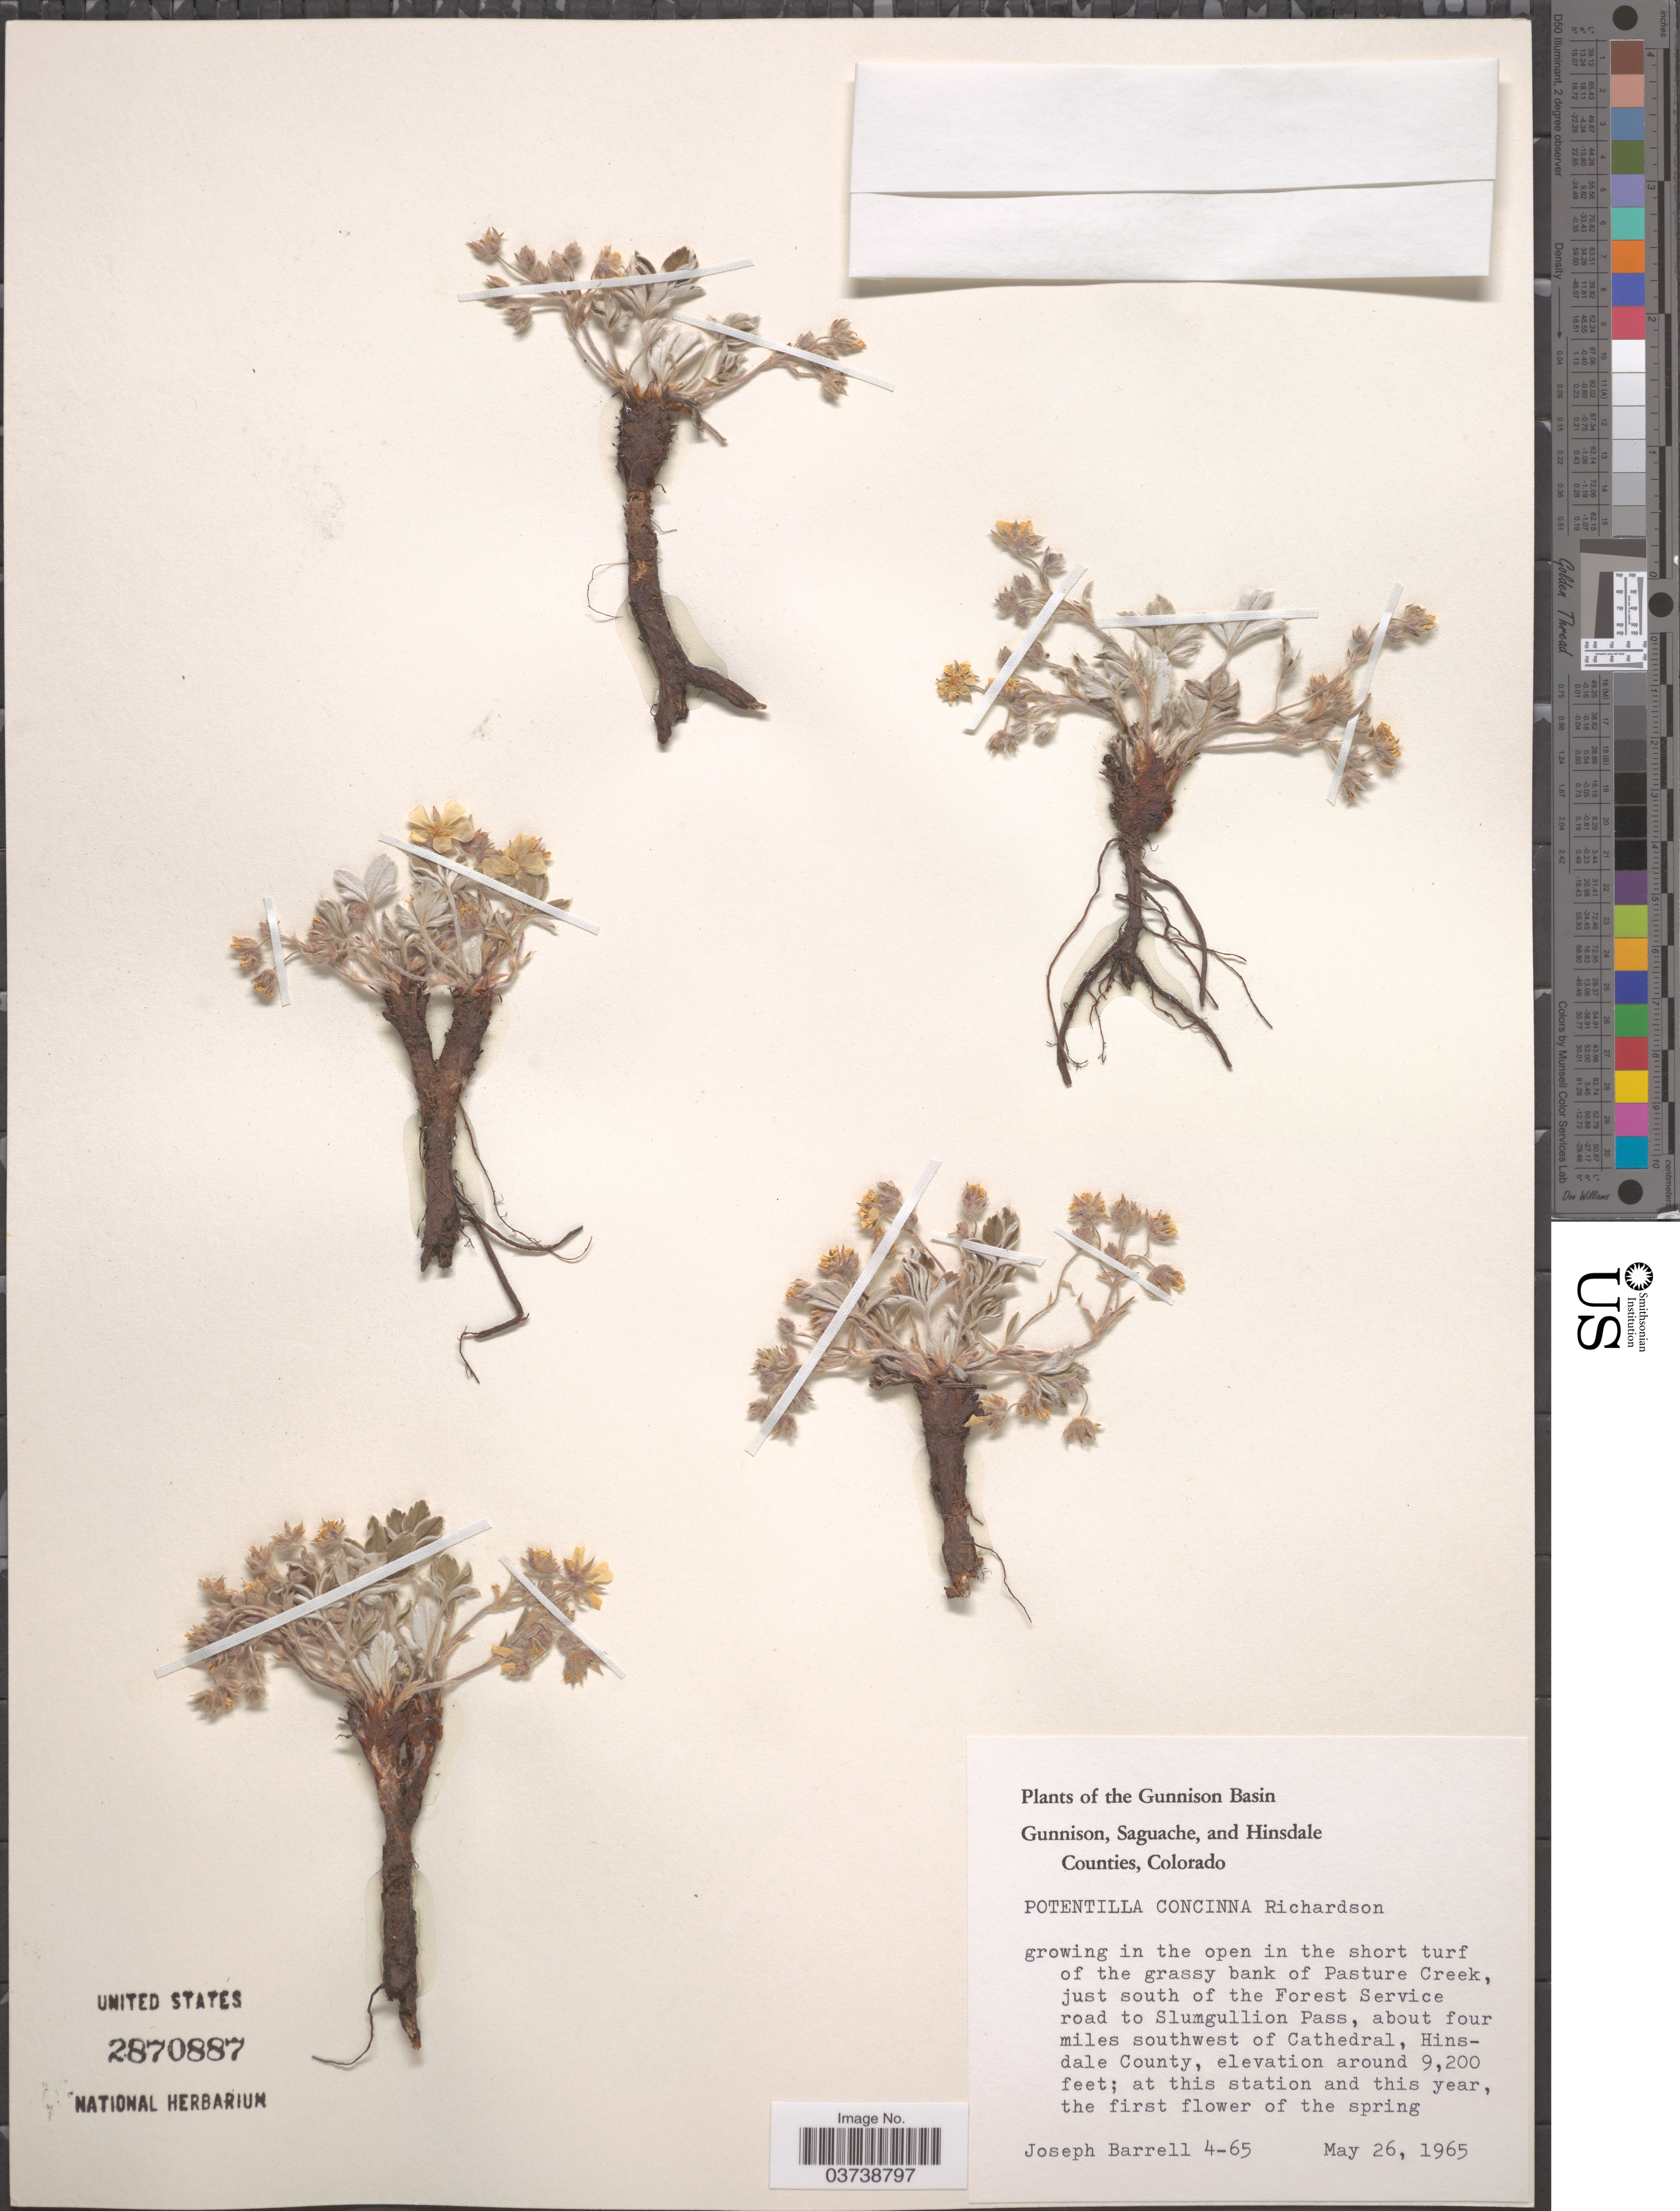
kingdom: Plantae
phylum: Tracheophyta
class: Magnoliopsida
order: Rosales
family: Rosaceae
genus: Potentilla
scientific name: Potentilla concinna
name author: Richardson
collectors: J. Barrell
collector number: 4-65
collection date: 1965-05-26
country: United States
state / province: Colorado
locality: The Gunnison Basin. In the open in the short turf of the grassy bank of Pasture Creek, just south of the Forest Service road to Slumgullion Pass, about four miles southwest of Cathedral, Hinsdale County.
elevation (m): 2804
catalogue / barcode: US 2870887